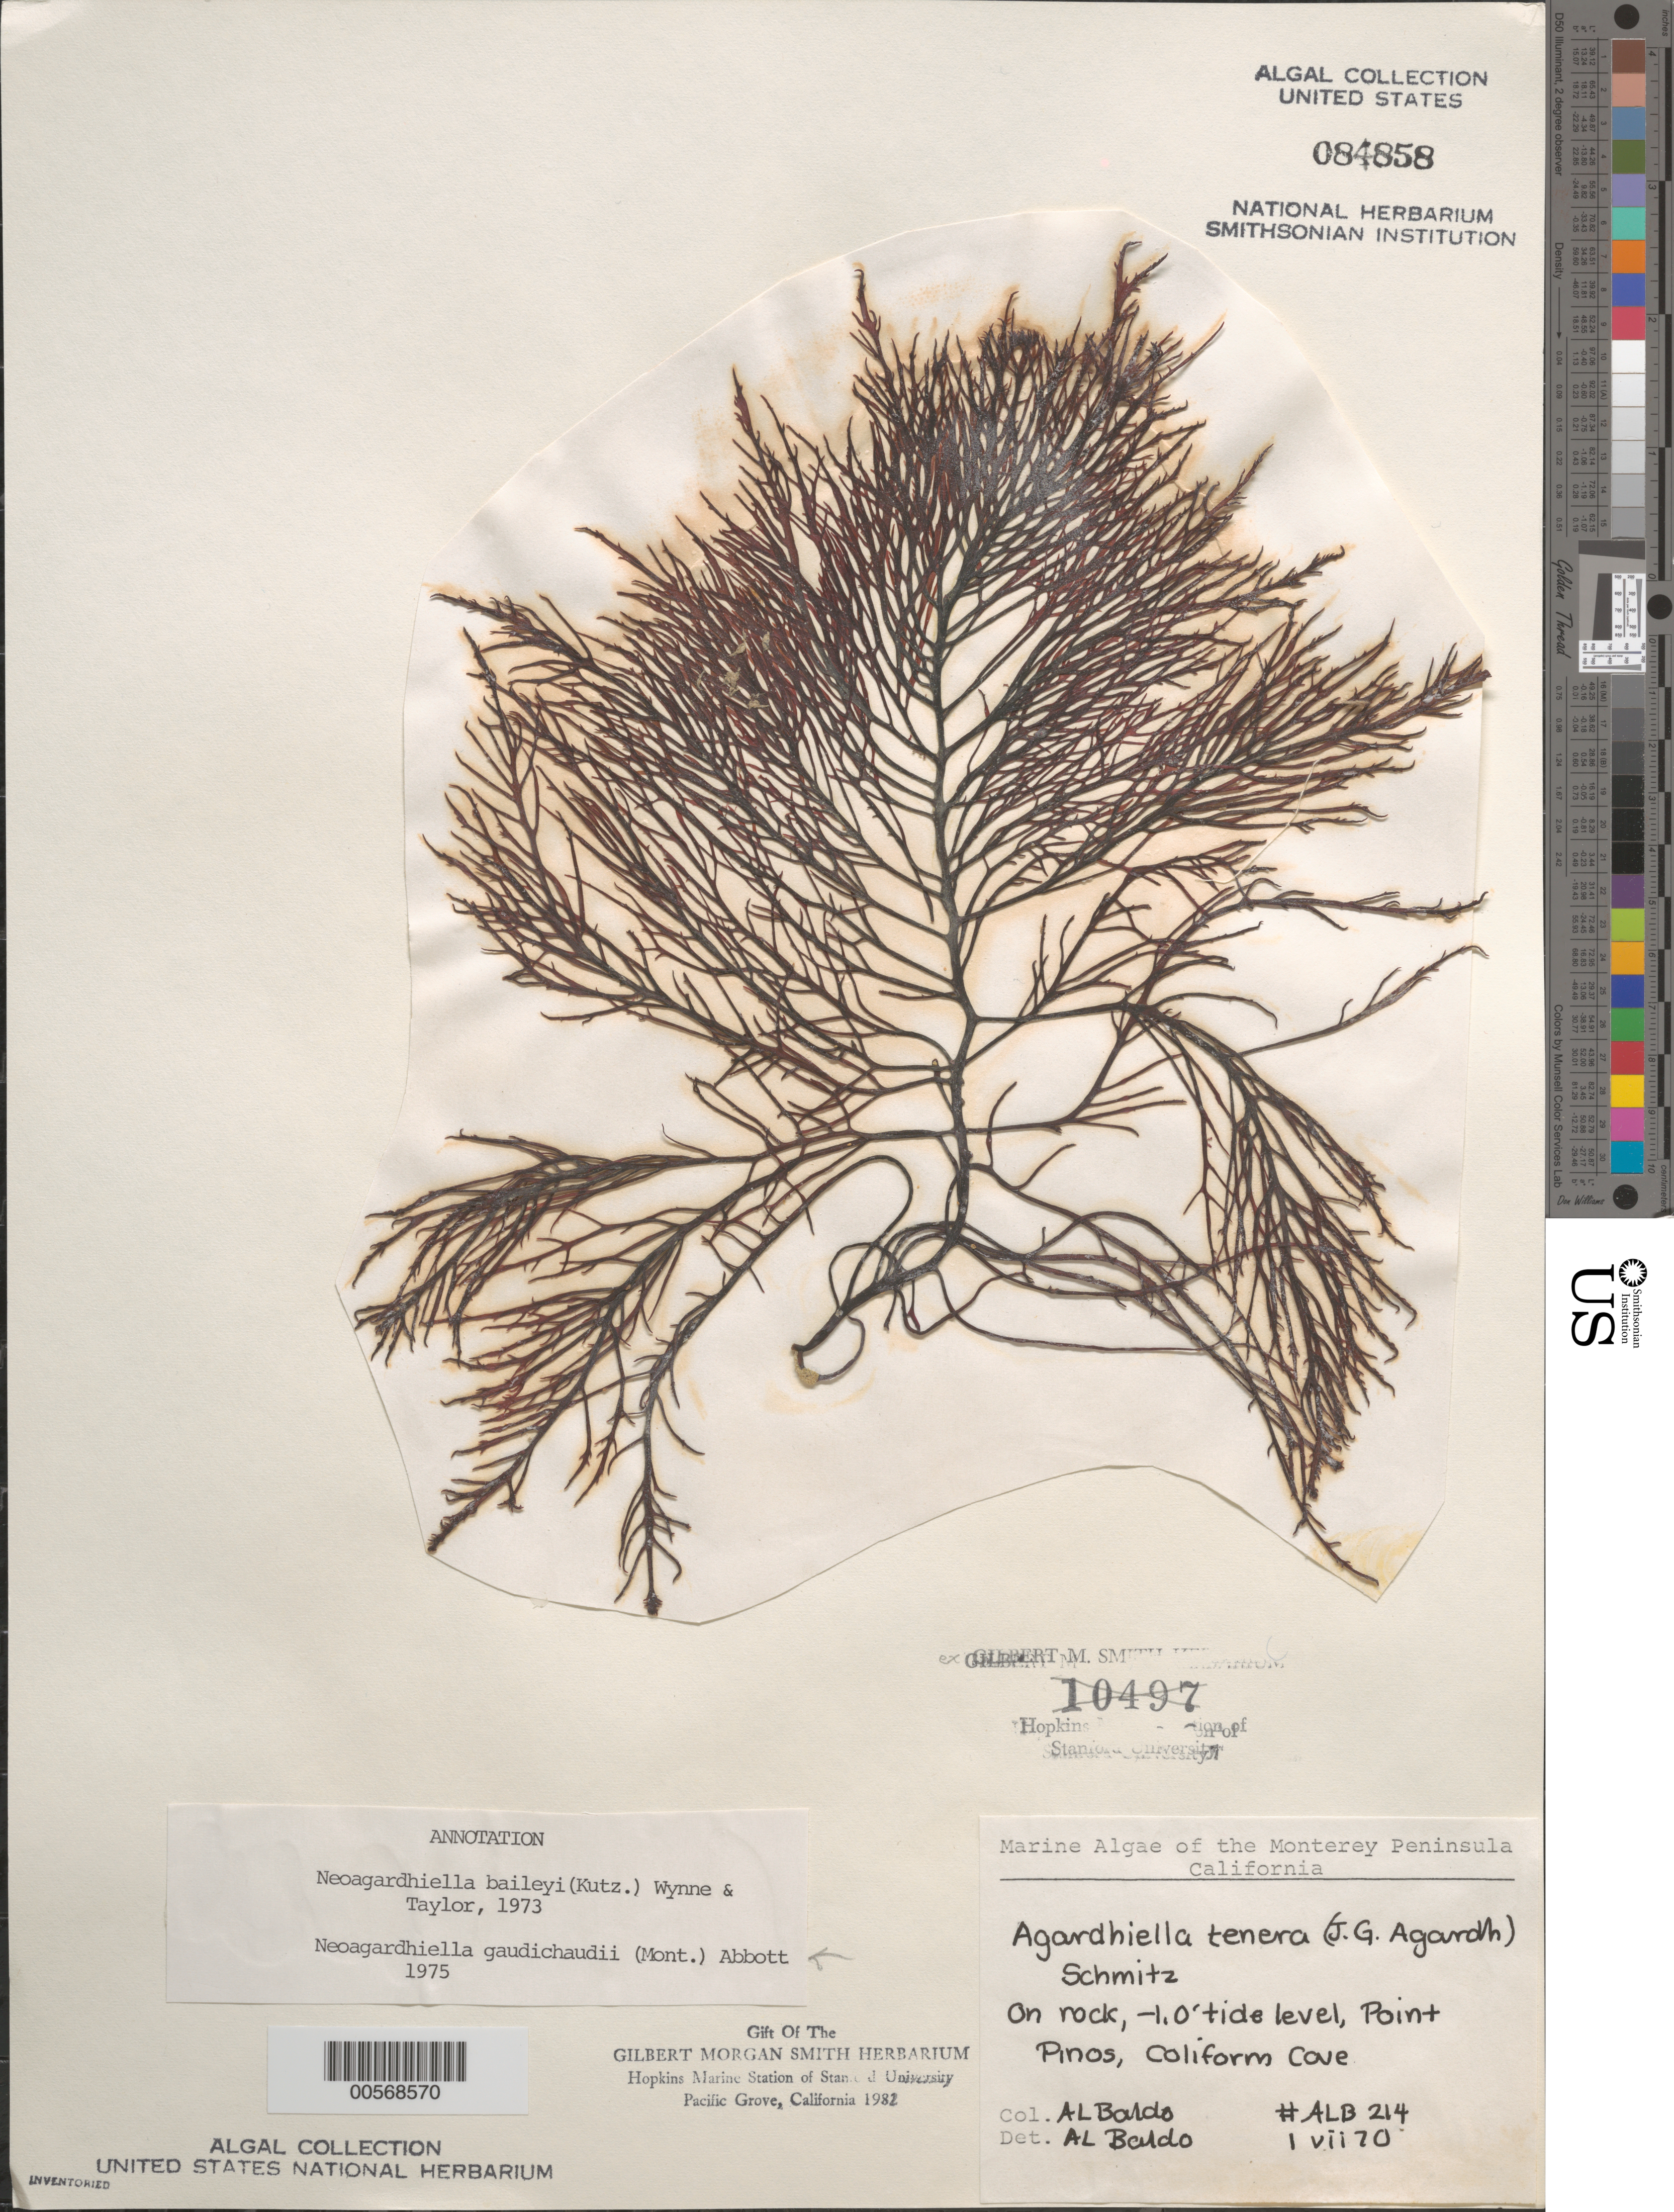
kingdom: Plantae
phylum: Rhodophyta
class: Florideophyceae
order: Gigartinales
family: Solieriaceae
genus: Sarcodiotheca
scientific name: Sarcodiotheca gaudichaudii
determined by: Algae name updating Project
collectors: A. Baldo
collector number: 214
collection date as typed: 01 Jul 1970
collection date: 1970-07-01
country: United States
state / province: California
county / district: Monterey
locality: Coliform Cove, Point Pinos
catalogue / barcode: US 84858